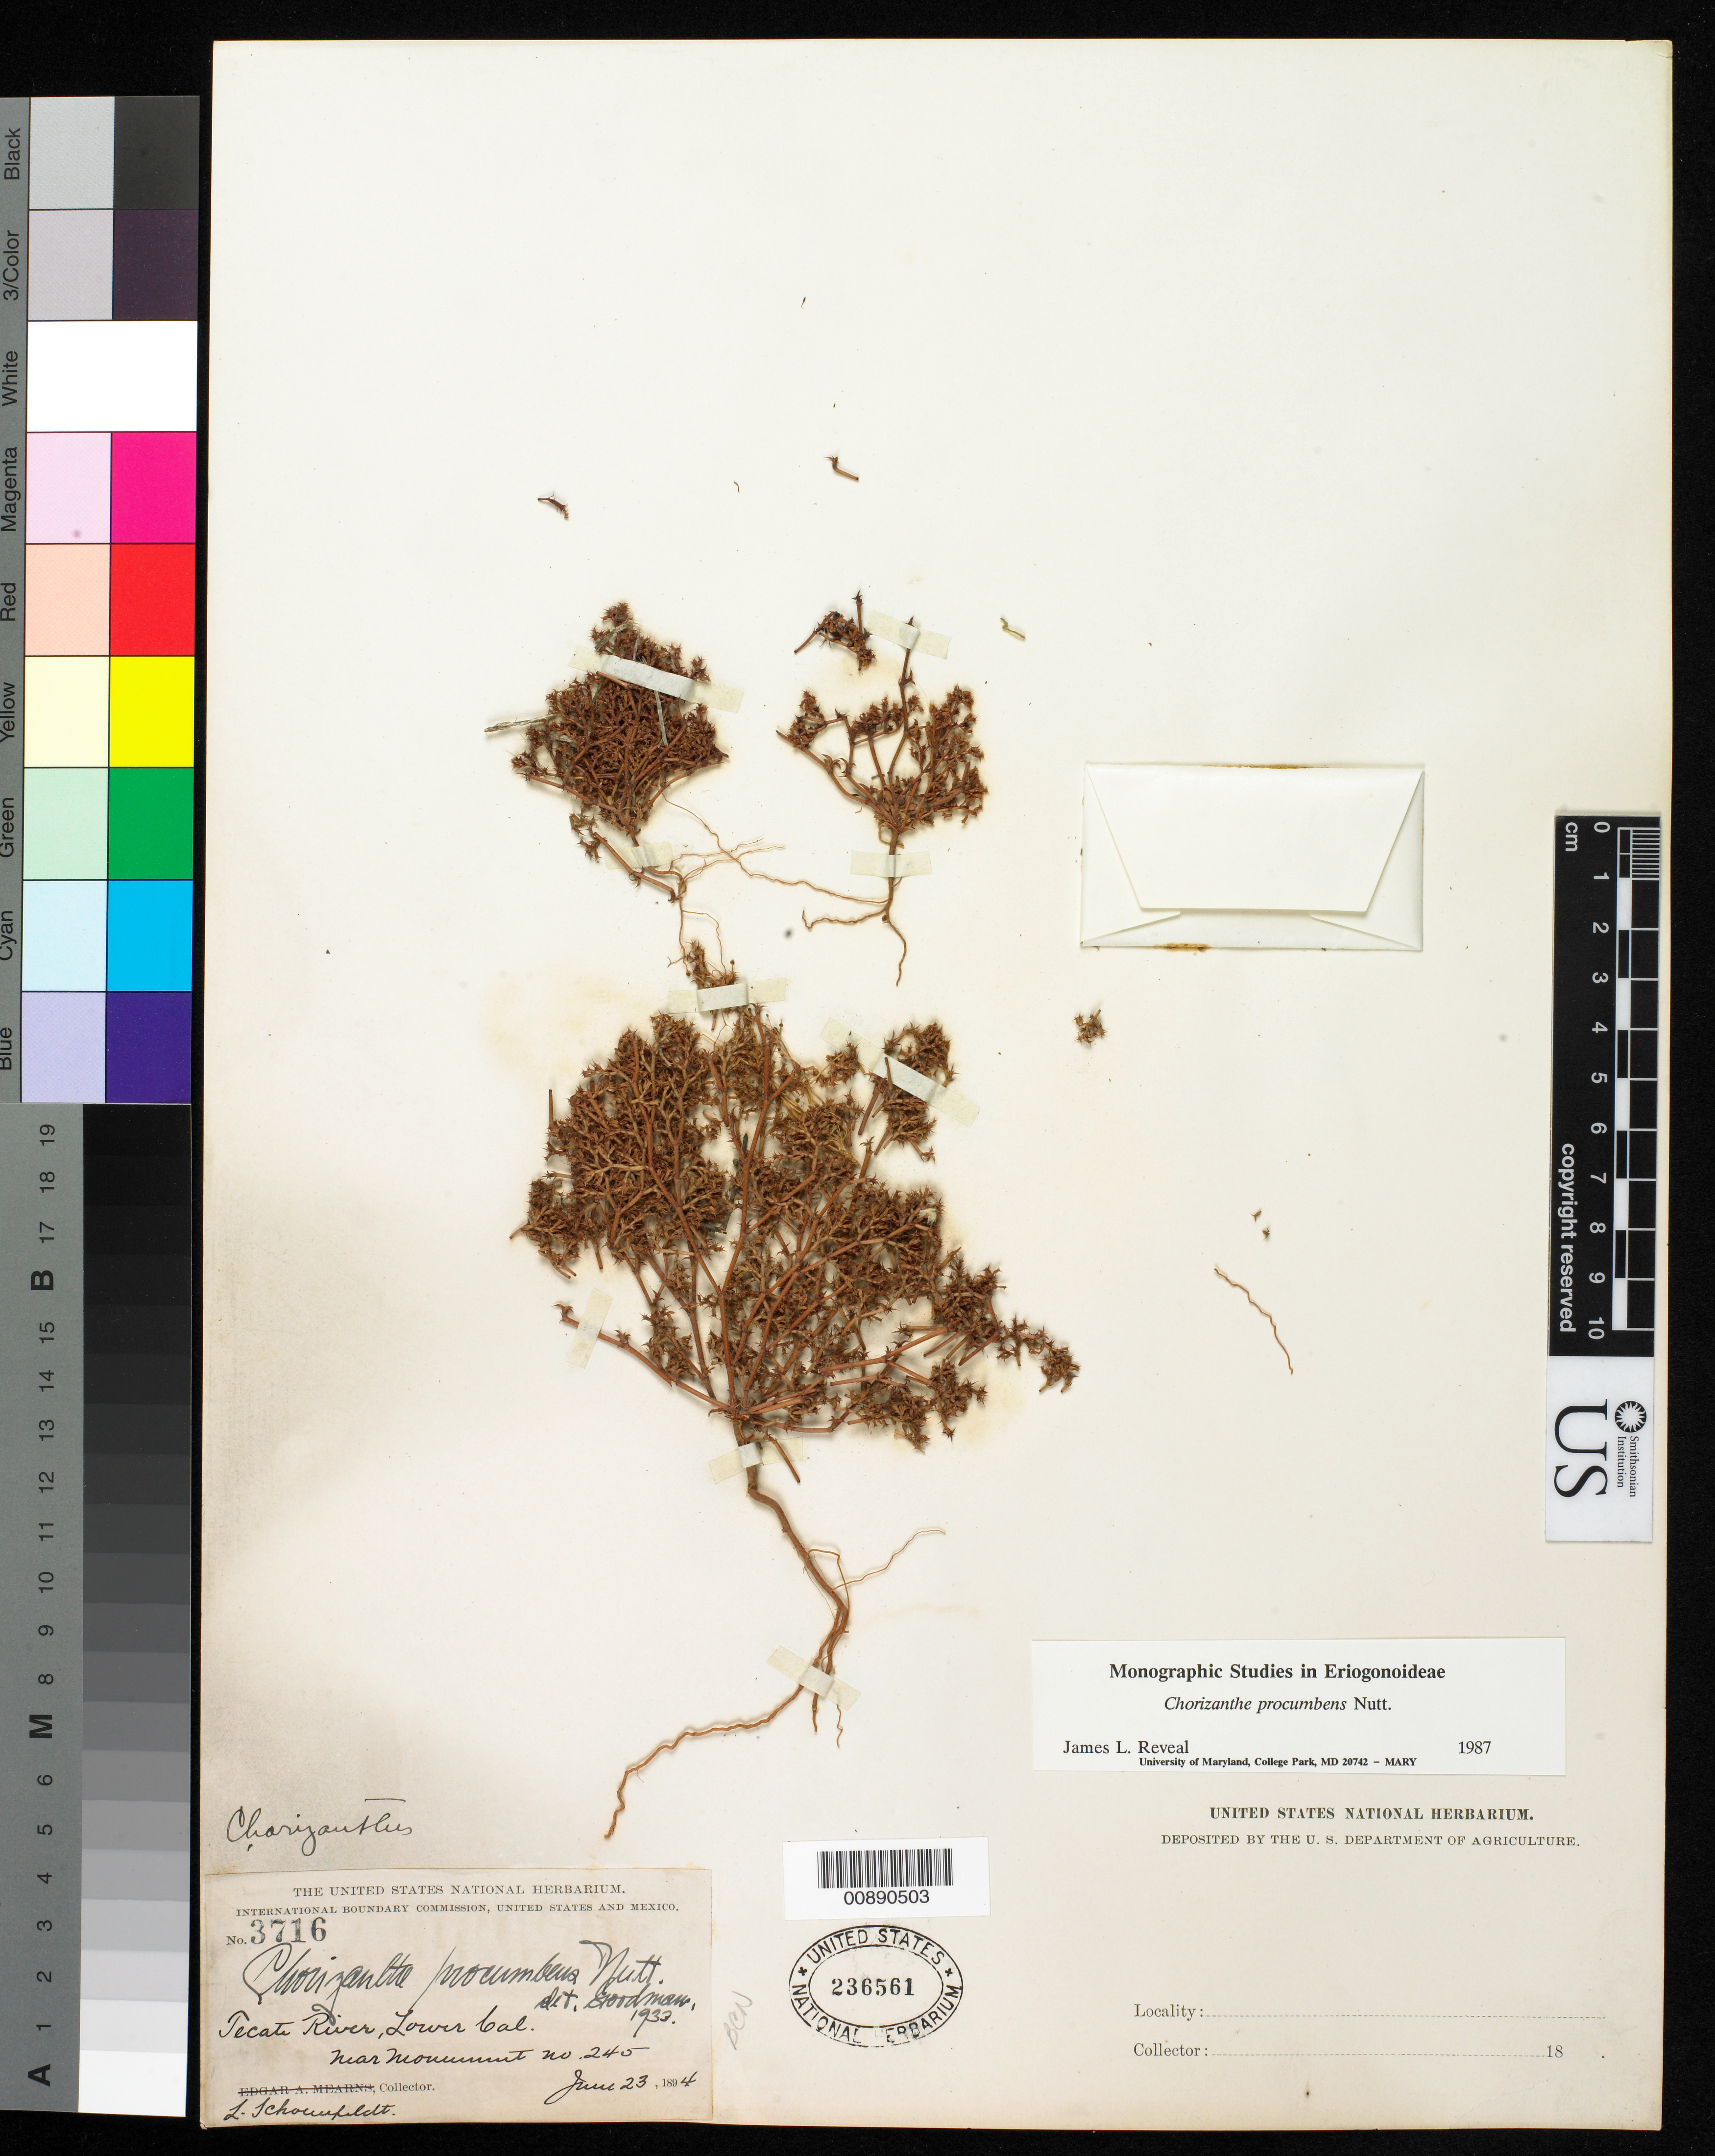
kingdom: Plantae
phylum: Tracheophyta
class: Magnoliopsida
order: Caryophyllales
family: Polygonaceae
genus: Chorizanthe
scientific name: Chorizanthe procumbens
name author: Nutt.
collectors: L. Schoenfeldt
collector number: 3716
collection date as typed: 23 Jun 1894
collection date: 1894-06-23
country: Mexico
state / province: Baja California Norte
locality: Tecate River, Baja California, near Monument no. 245.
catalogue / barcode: US 236561